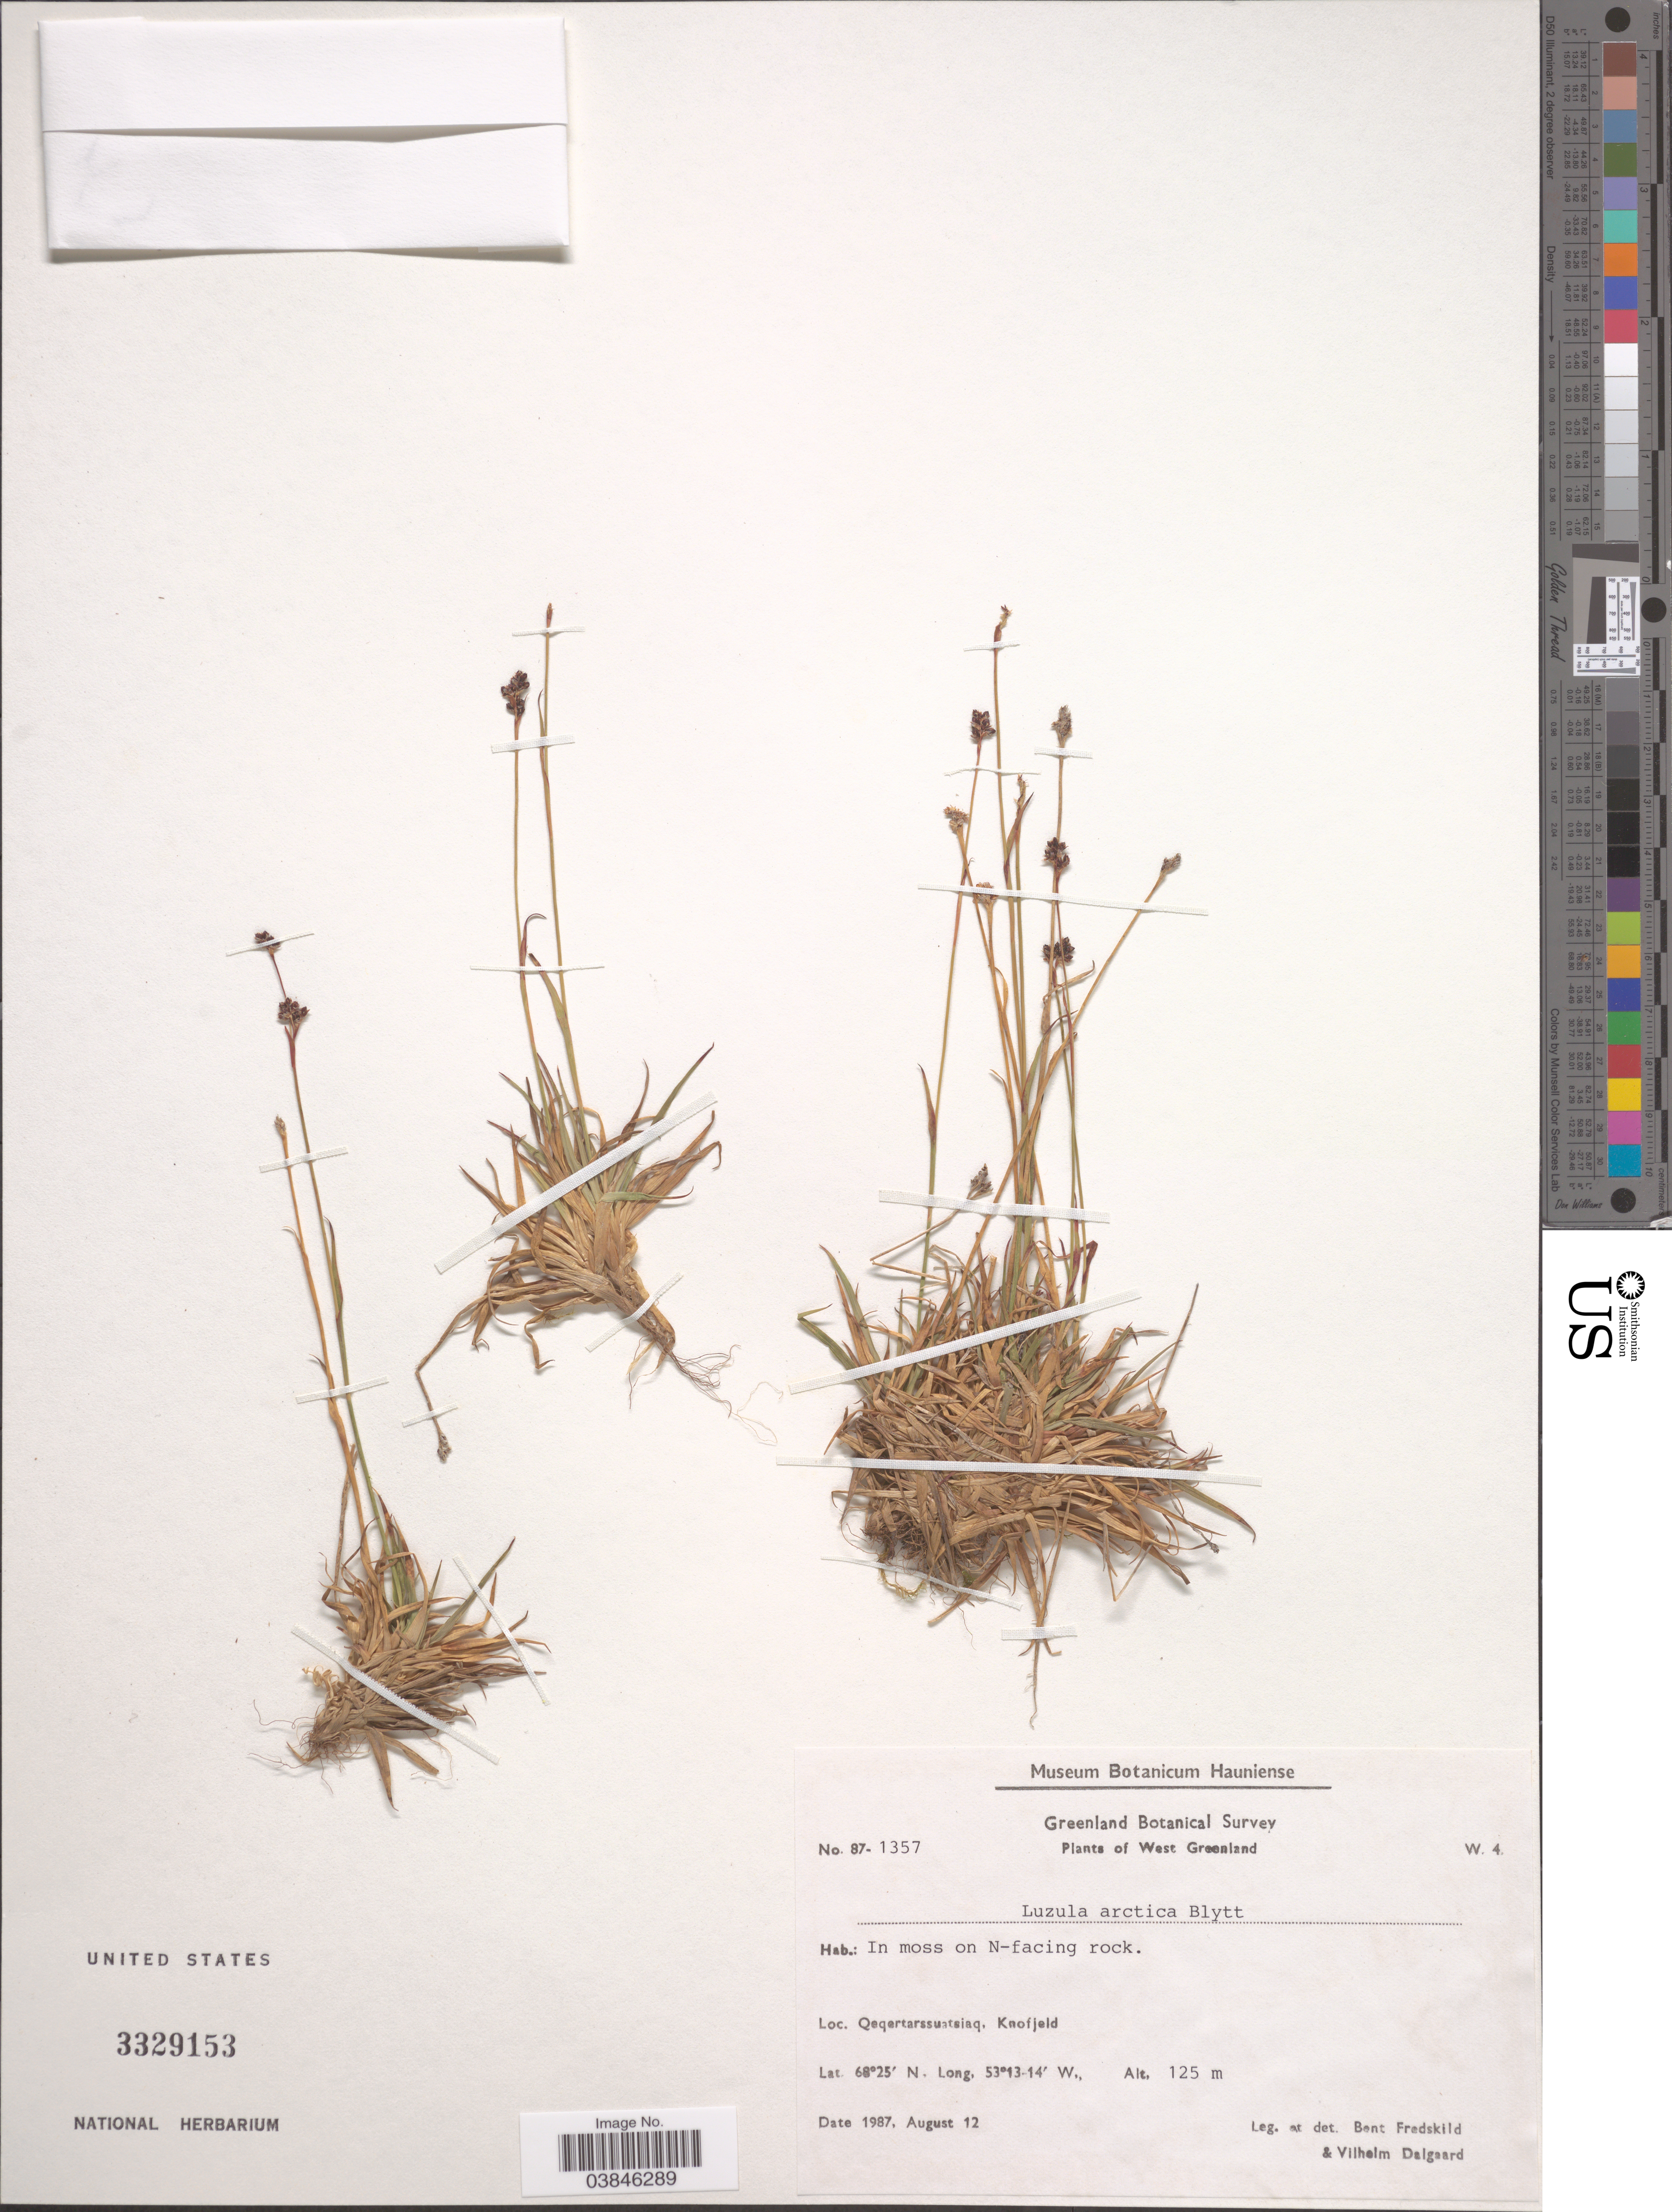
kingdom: Plantae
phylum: Tracheophyta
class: Liliopsida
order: Poales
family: Juncaceae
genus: Luzula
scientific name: Luzula nivalis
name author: (Laest.) Spreng.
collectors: B. Fredskild & V. Dalgaard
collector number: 87-1357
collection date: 1987-08-12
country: Greenland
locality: West Greenland. In moss on N-facing rock. Qeqertarssuatsiaq, Kaofjeld.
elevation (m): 125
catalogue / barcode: US 3329153